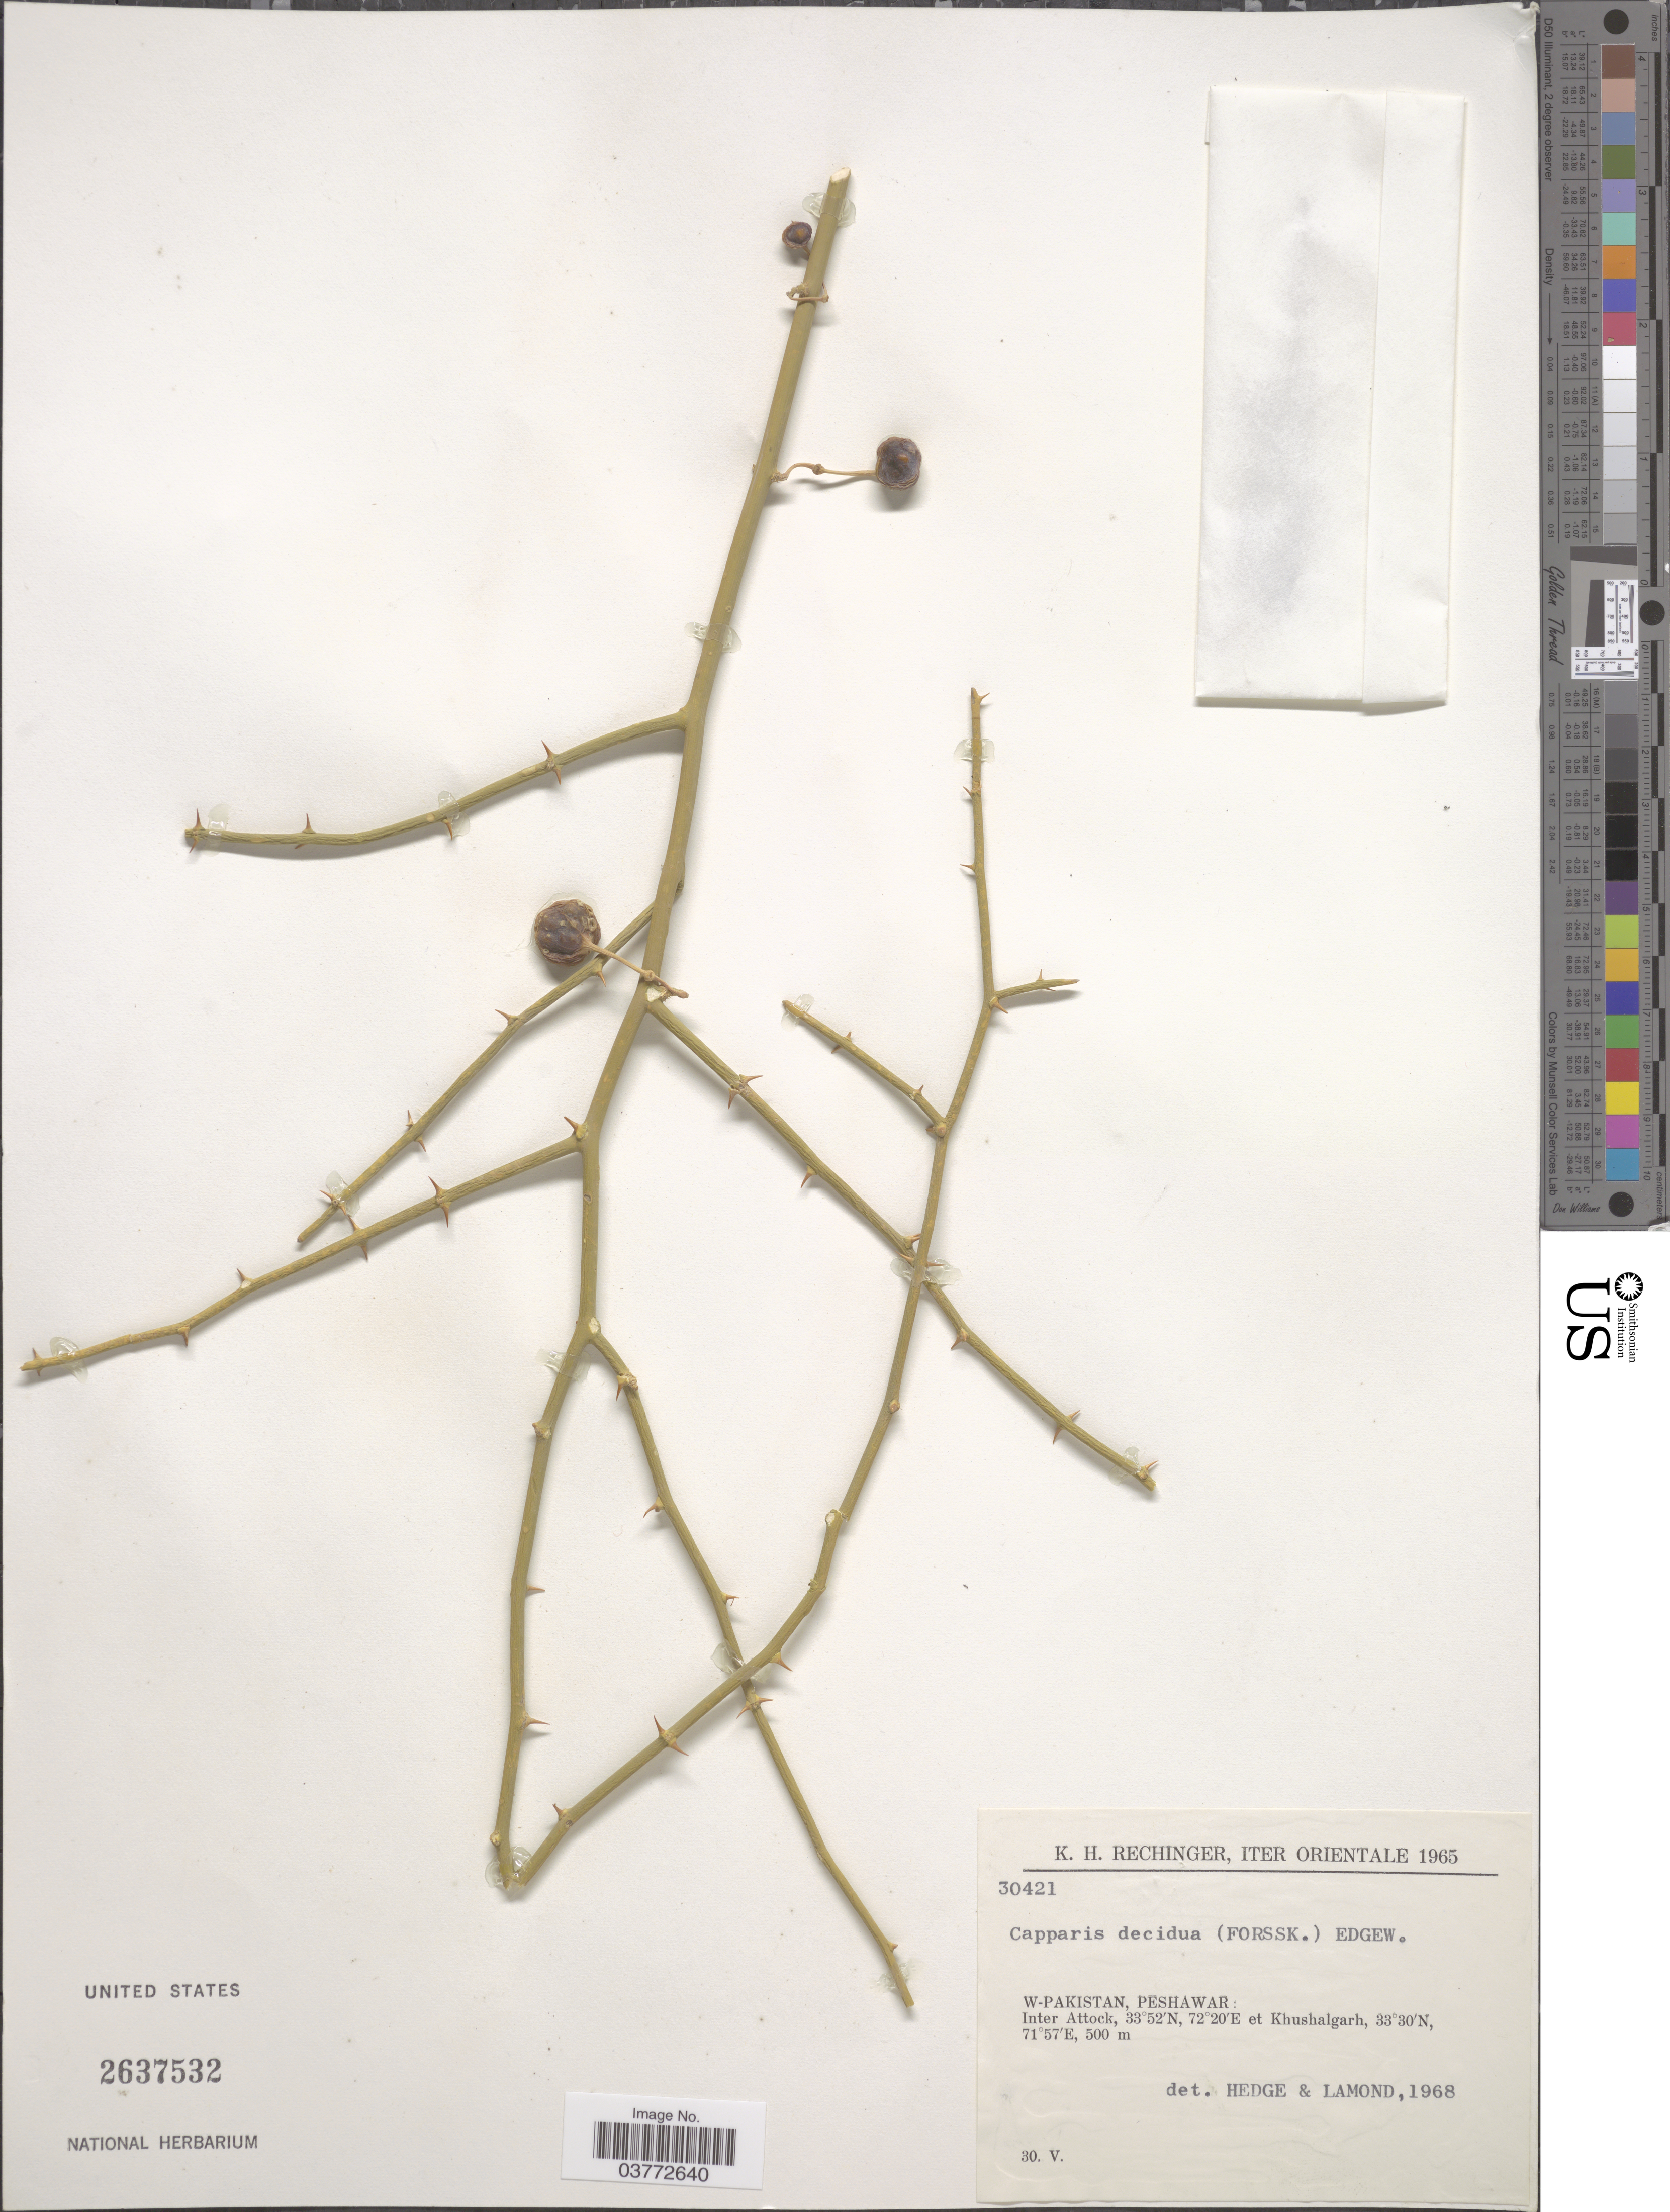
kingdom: Plantae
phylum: Tracheophyta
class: Magnoliopsida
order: Brassicales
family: Capparaceae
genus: Capparis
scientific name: Capparis decidua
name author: (Forssk.) Edgew.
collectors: K. H. Rechinger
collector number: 30421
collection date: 1965-05-30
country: Pakistan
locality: Iter Orientale. W-Pakistan, Peshawar: Inter Attock et Khushalgarh.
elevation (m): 500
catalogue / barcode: US 2637532